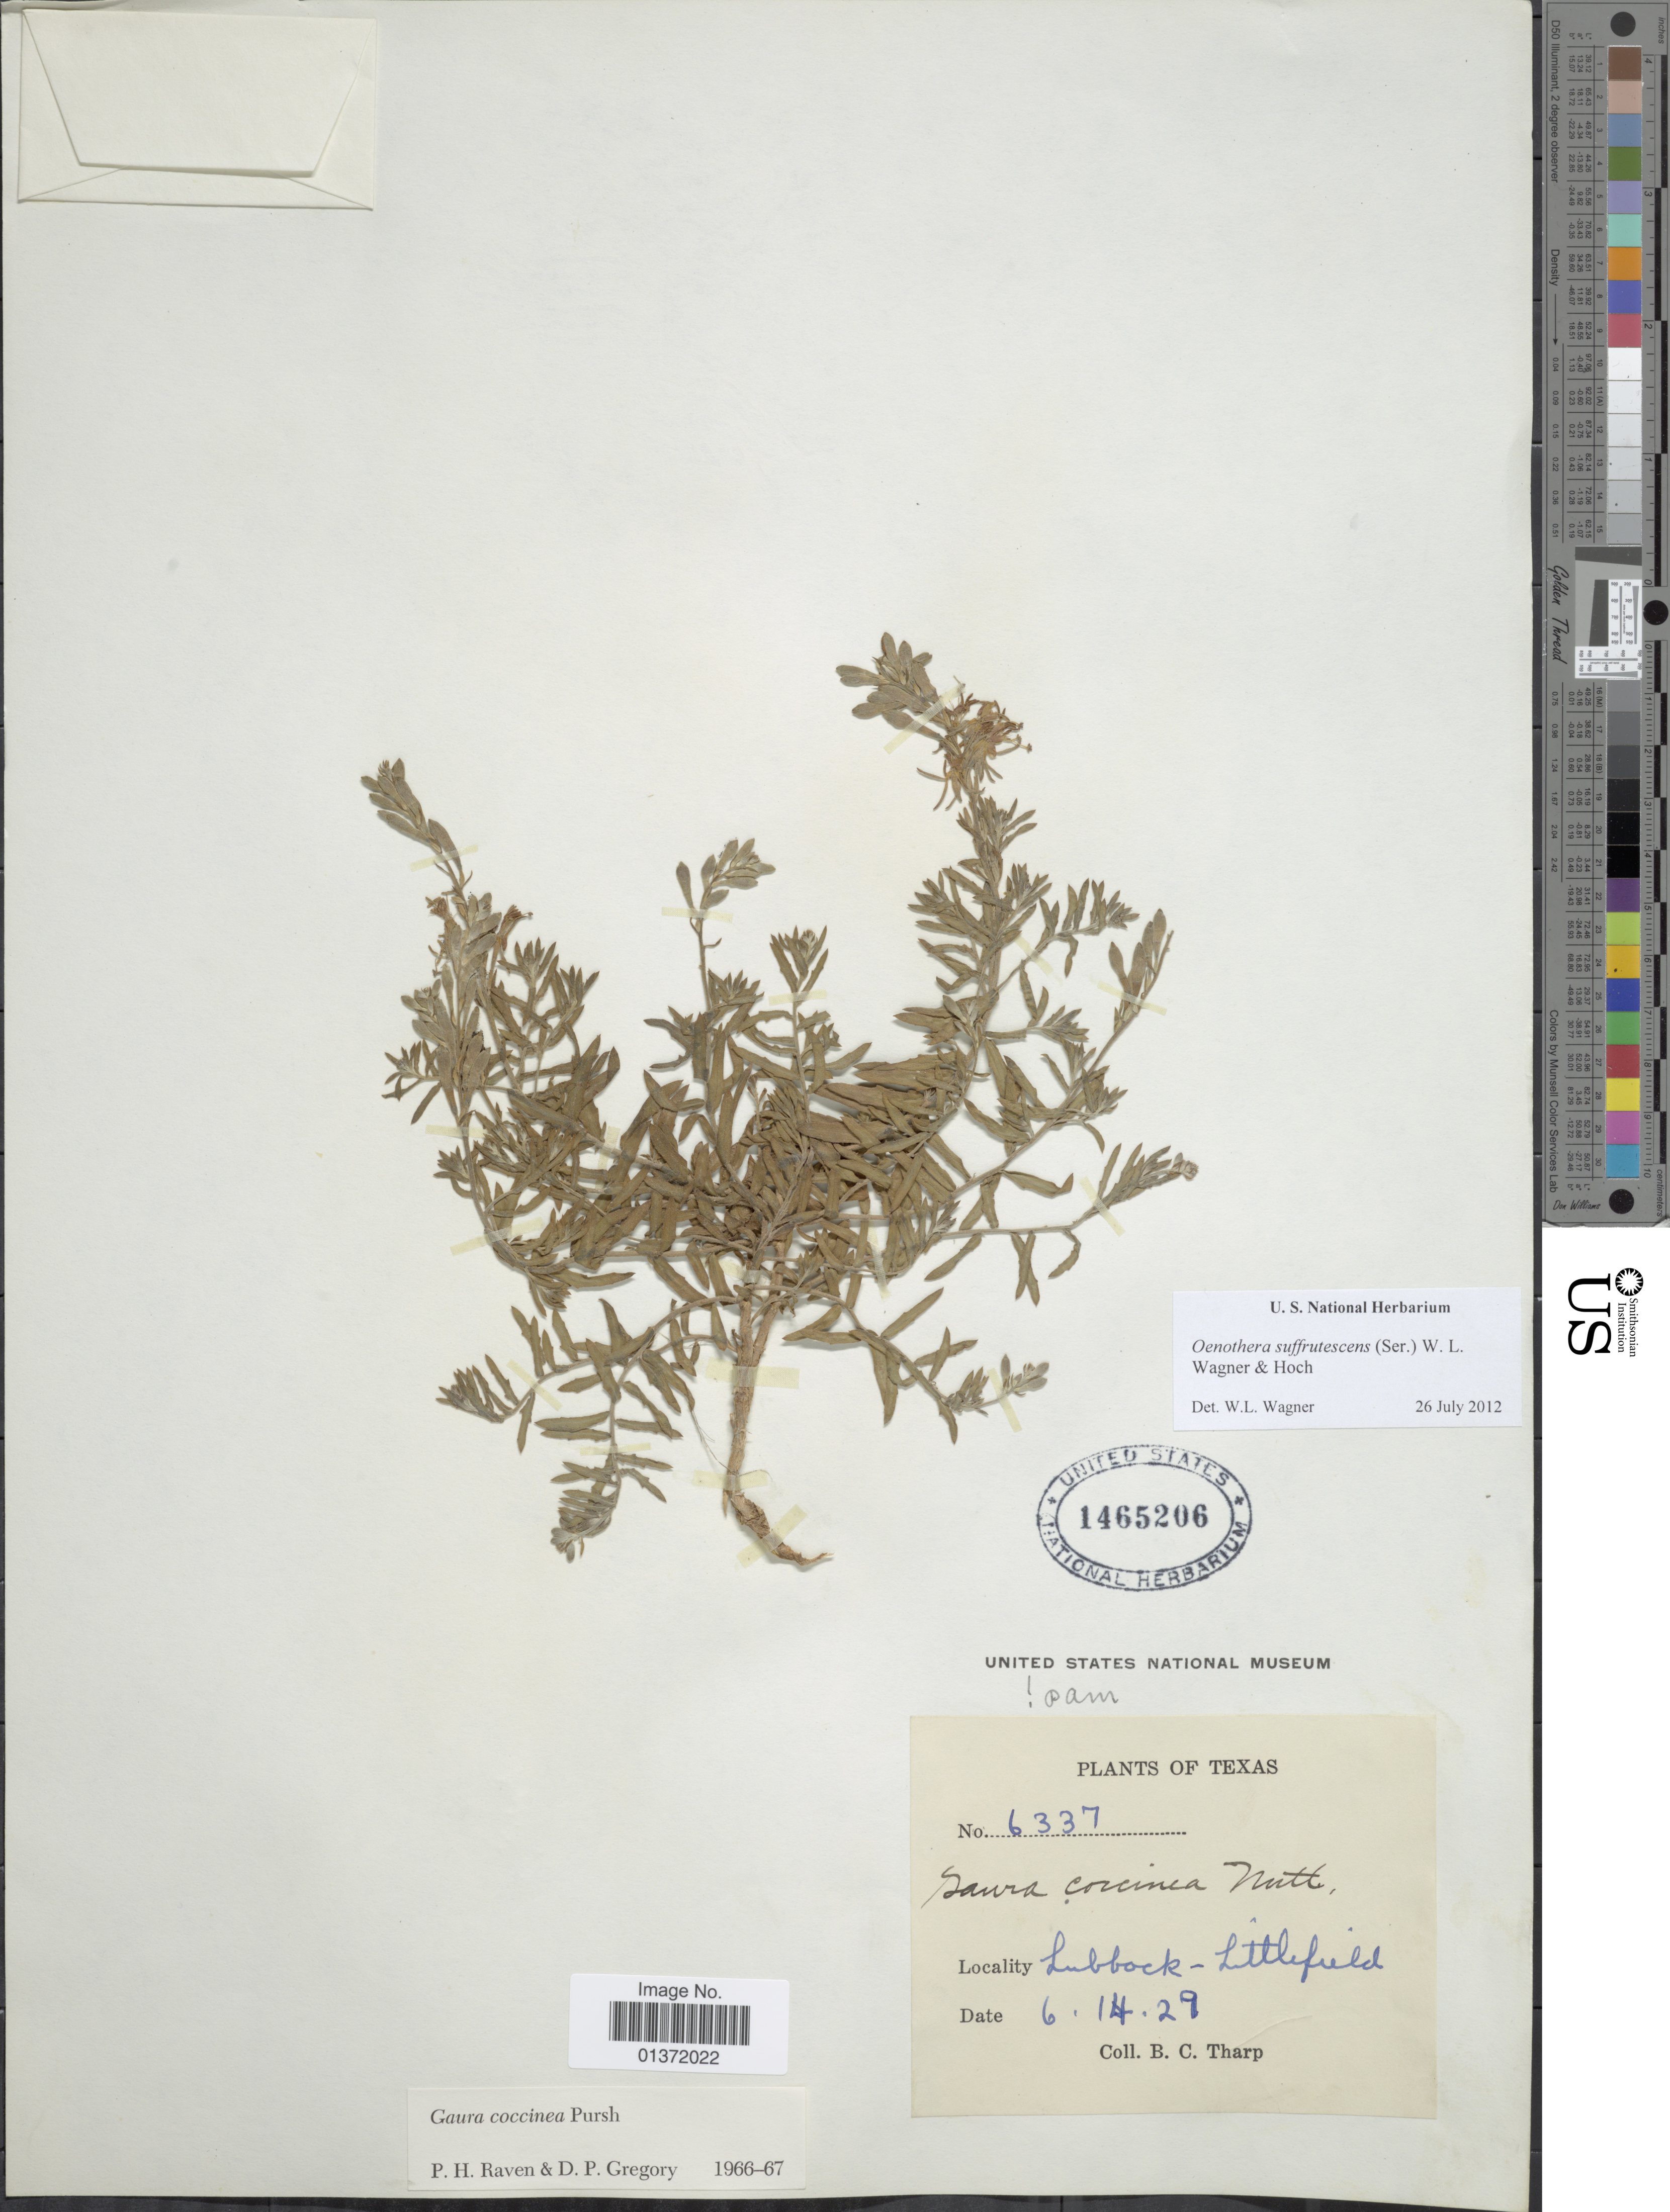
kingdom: Plantae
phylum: Tracheophyta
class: Magnoliopsida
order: Myrtales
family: Onagraceae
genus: Oenothera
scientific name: Oenothera suffrutescens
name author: (Ser.) W.L. Wagner & Hoch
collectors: B. C. Tharp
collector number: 6337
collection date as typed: Transcribed d/m/y: 14/6/29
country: United States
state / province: Texas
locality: Lubbock - Littlefield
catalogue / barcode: US 1465206